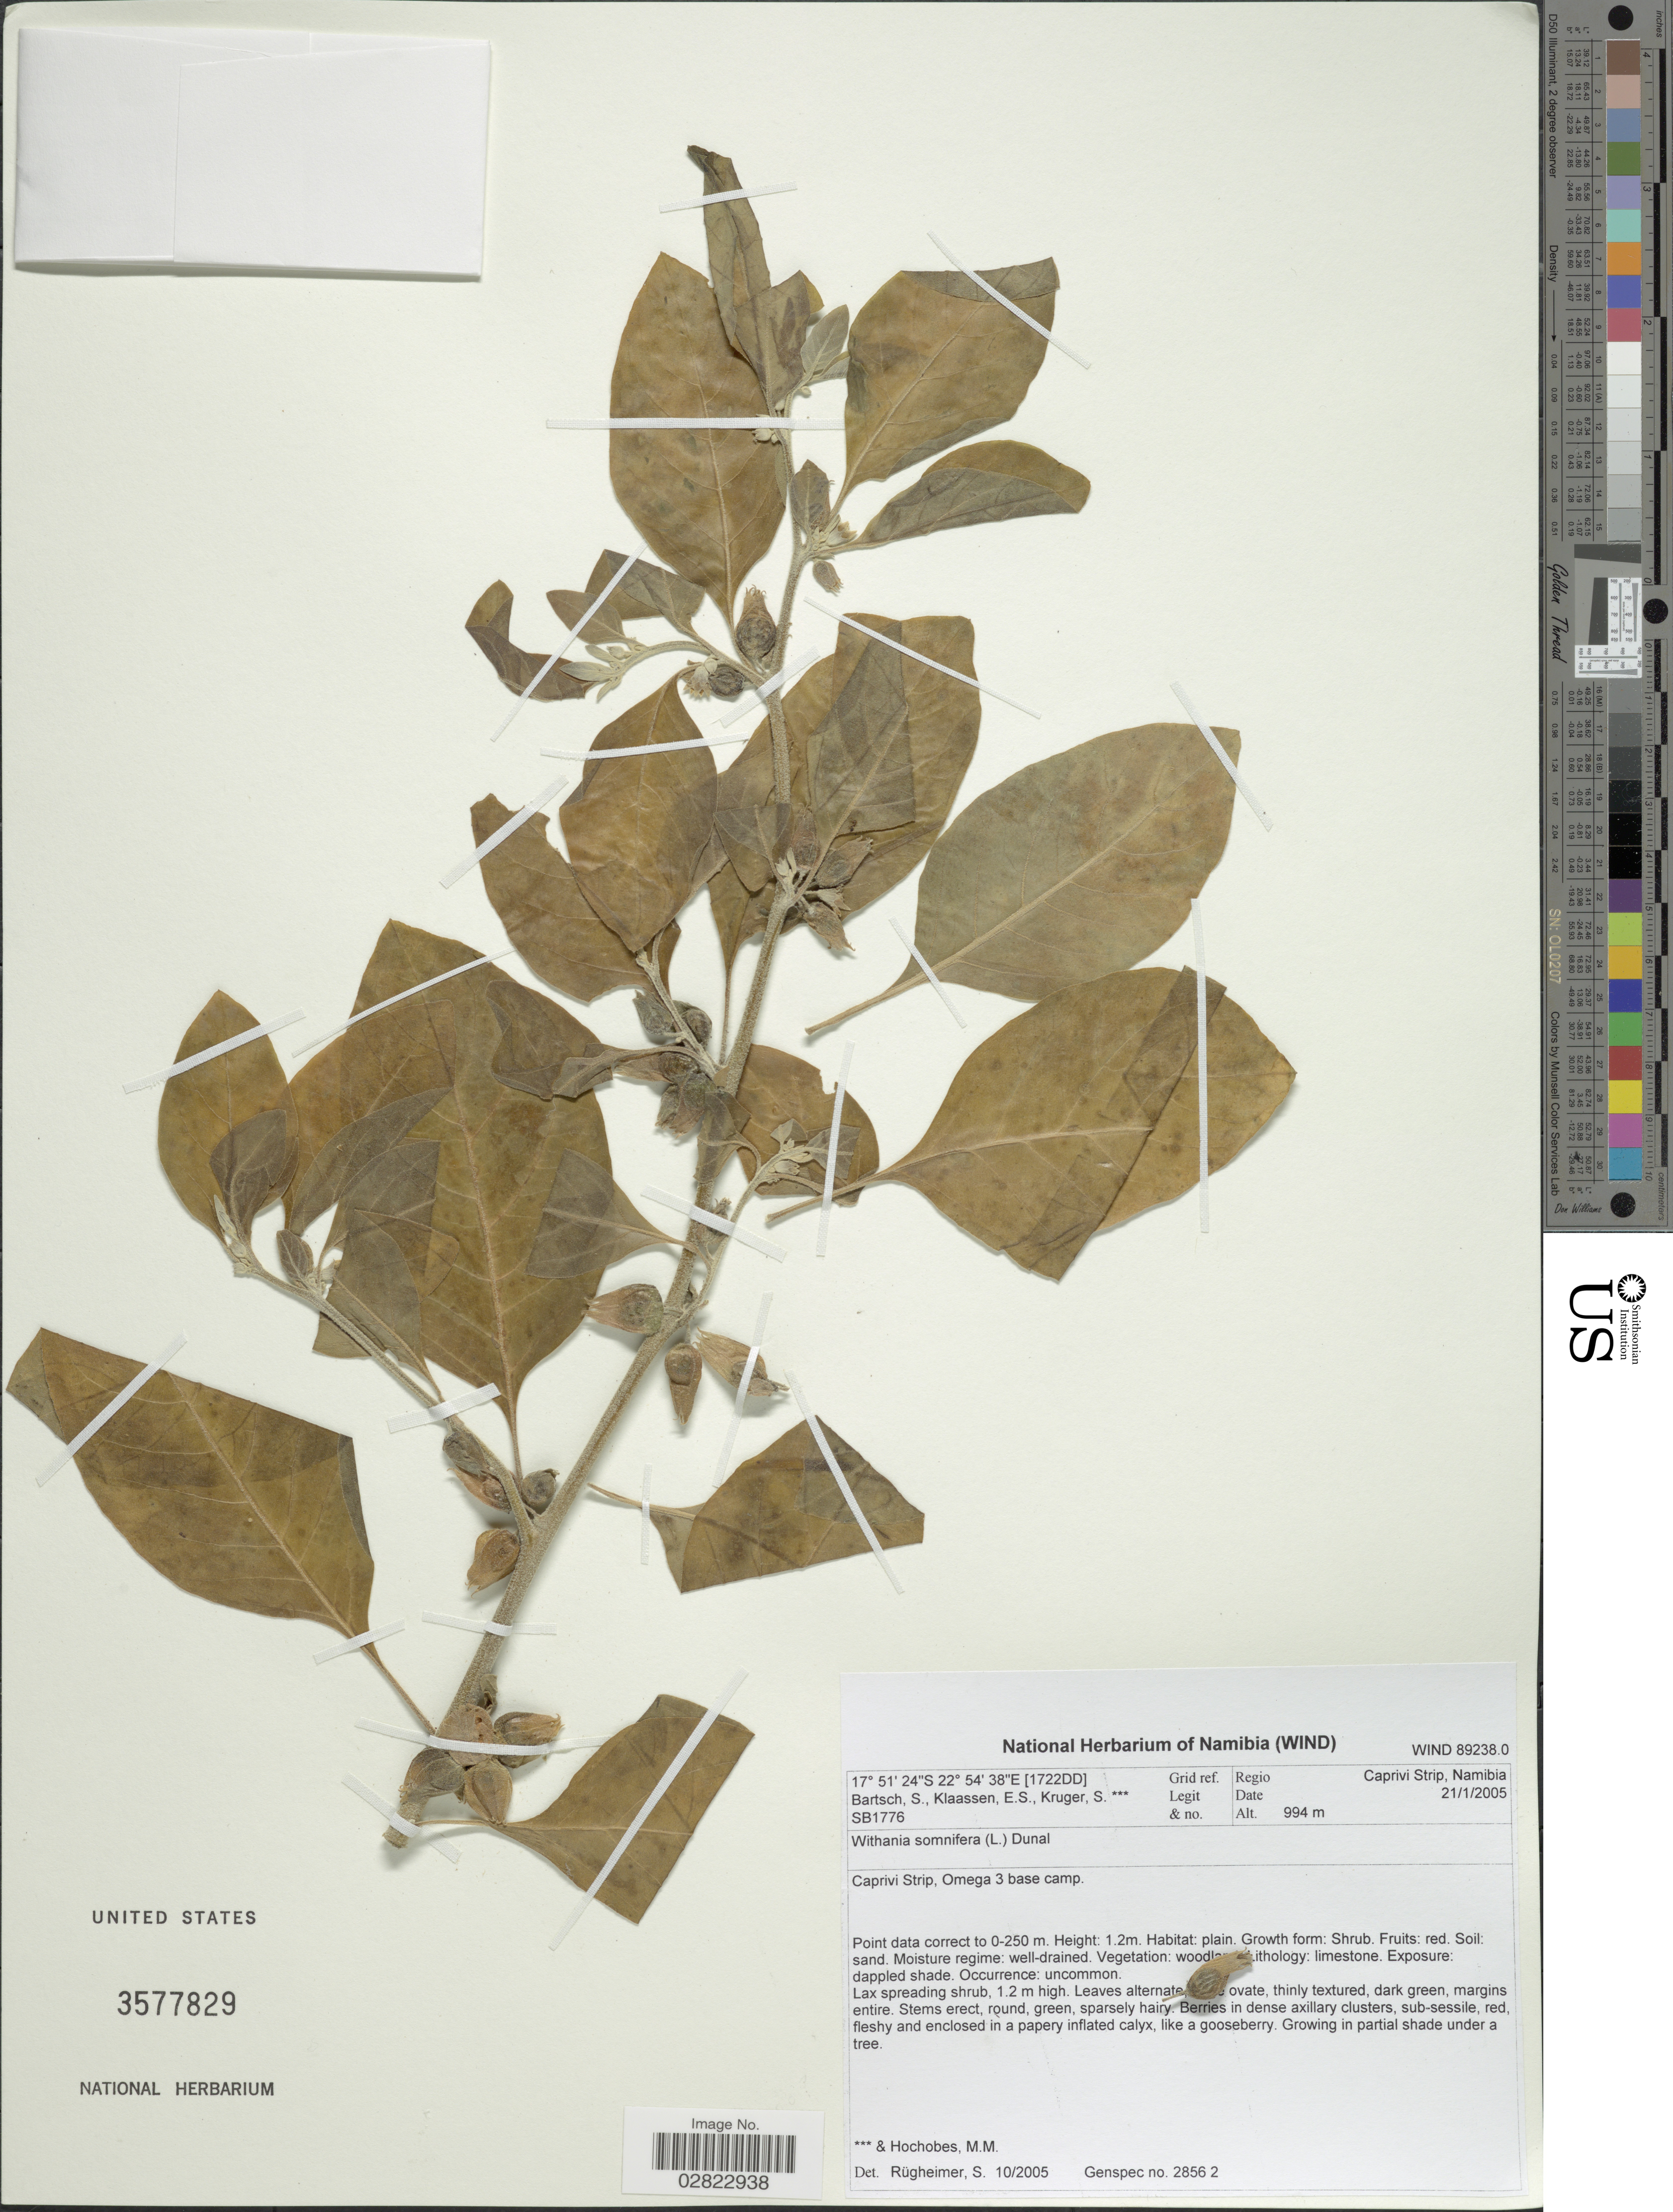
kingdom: Plantae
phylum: Tracheophyta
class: Magnoliopsida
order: Solanales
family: Solanaceae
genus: Withania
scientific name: Withania somnifera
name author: (L.) Dunal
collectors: S. Bartsch, E. S. Klaassen, S. Kruger & M. Hochobes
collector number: SB1776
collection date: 2005-01-21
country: Namibia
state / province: Caprivi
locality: Regio Caprivi Strip. Caprivi Strip, Omega 3 base camp.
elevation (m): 994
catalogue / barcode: US 3577829